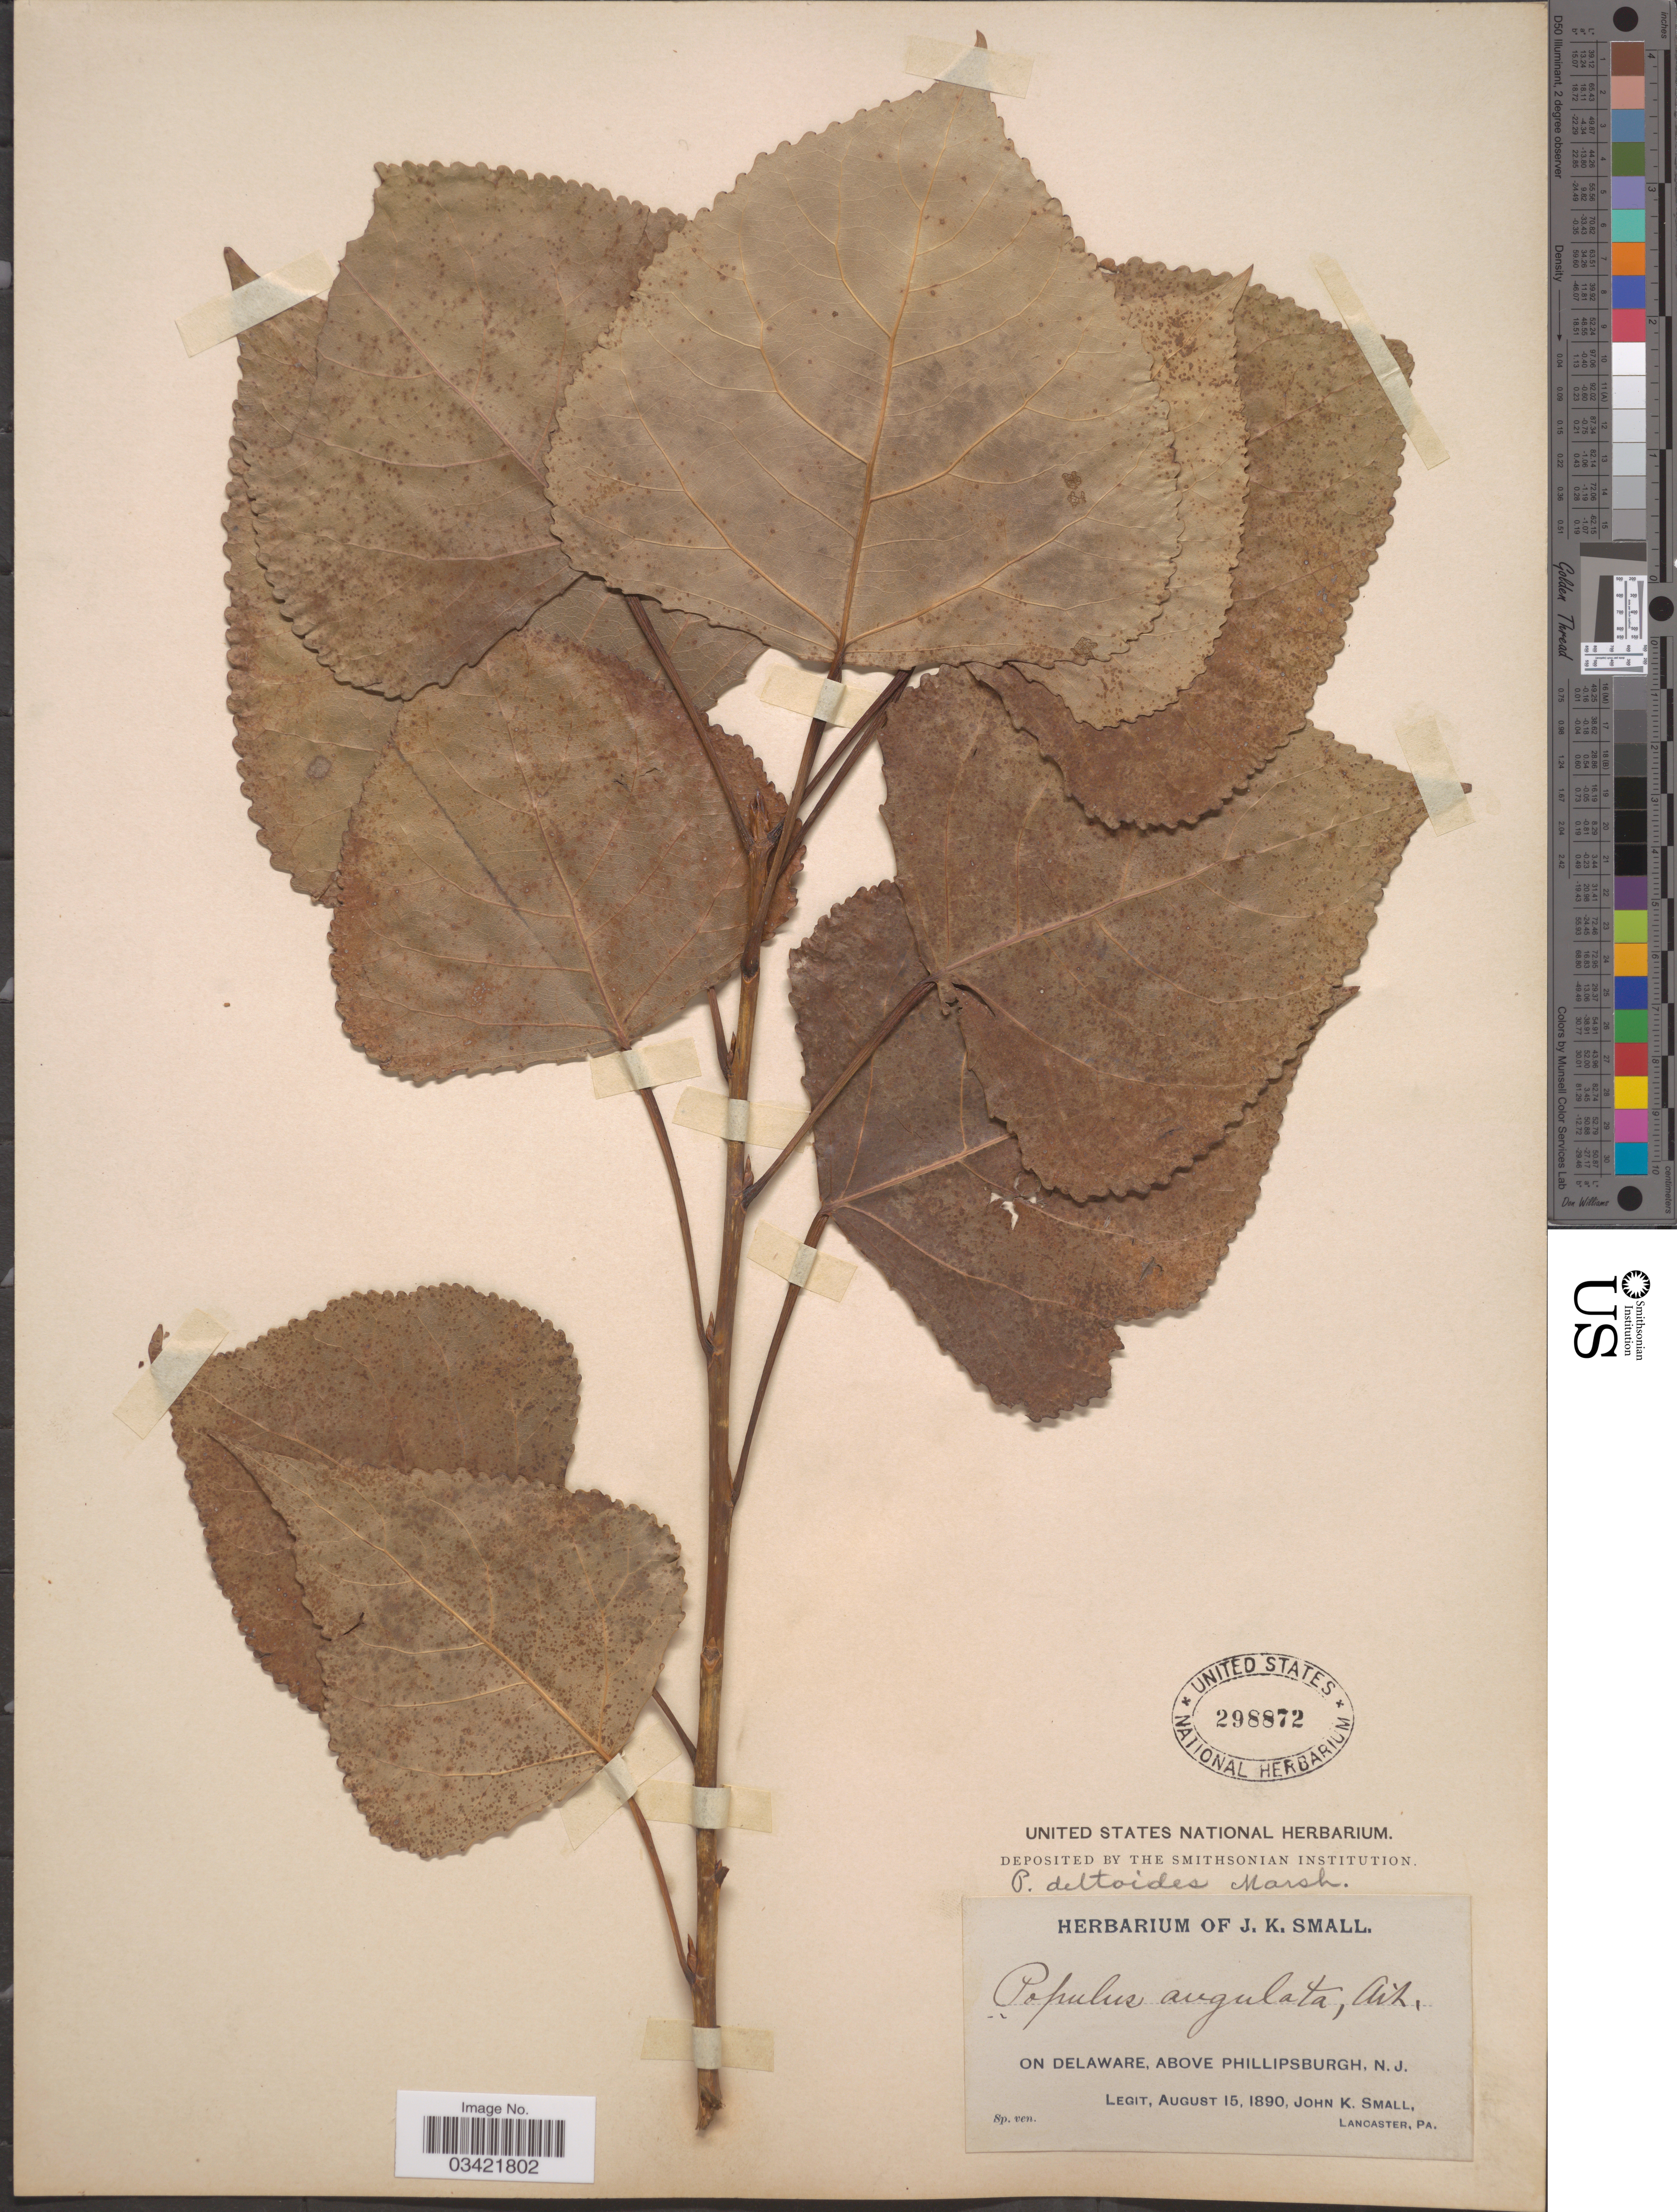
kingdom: Plantae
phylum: Tracheophyta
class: Magnoliopsida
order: Malpighiales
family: Salicaceae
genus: Populus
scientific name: Populus deltoides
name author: W. Bartram ex Marshall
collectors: J. K. Small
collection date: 1890-08-15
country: United States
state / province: New Jersey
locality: On Delaware, above Phillipsburgh.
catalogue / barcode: US 298872